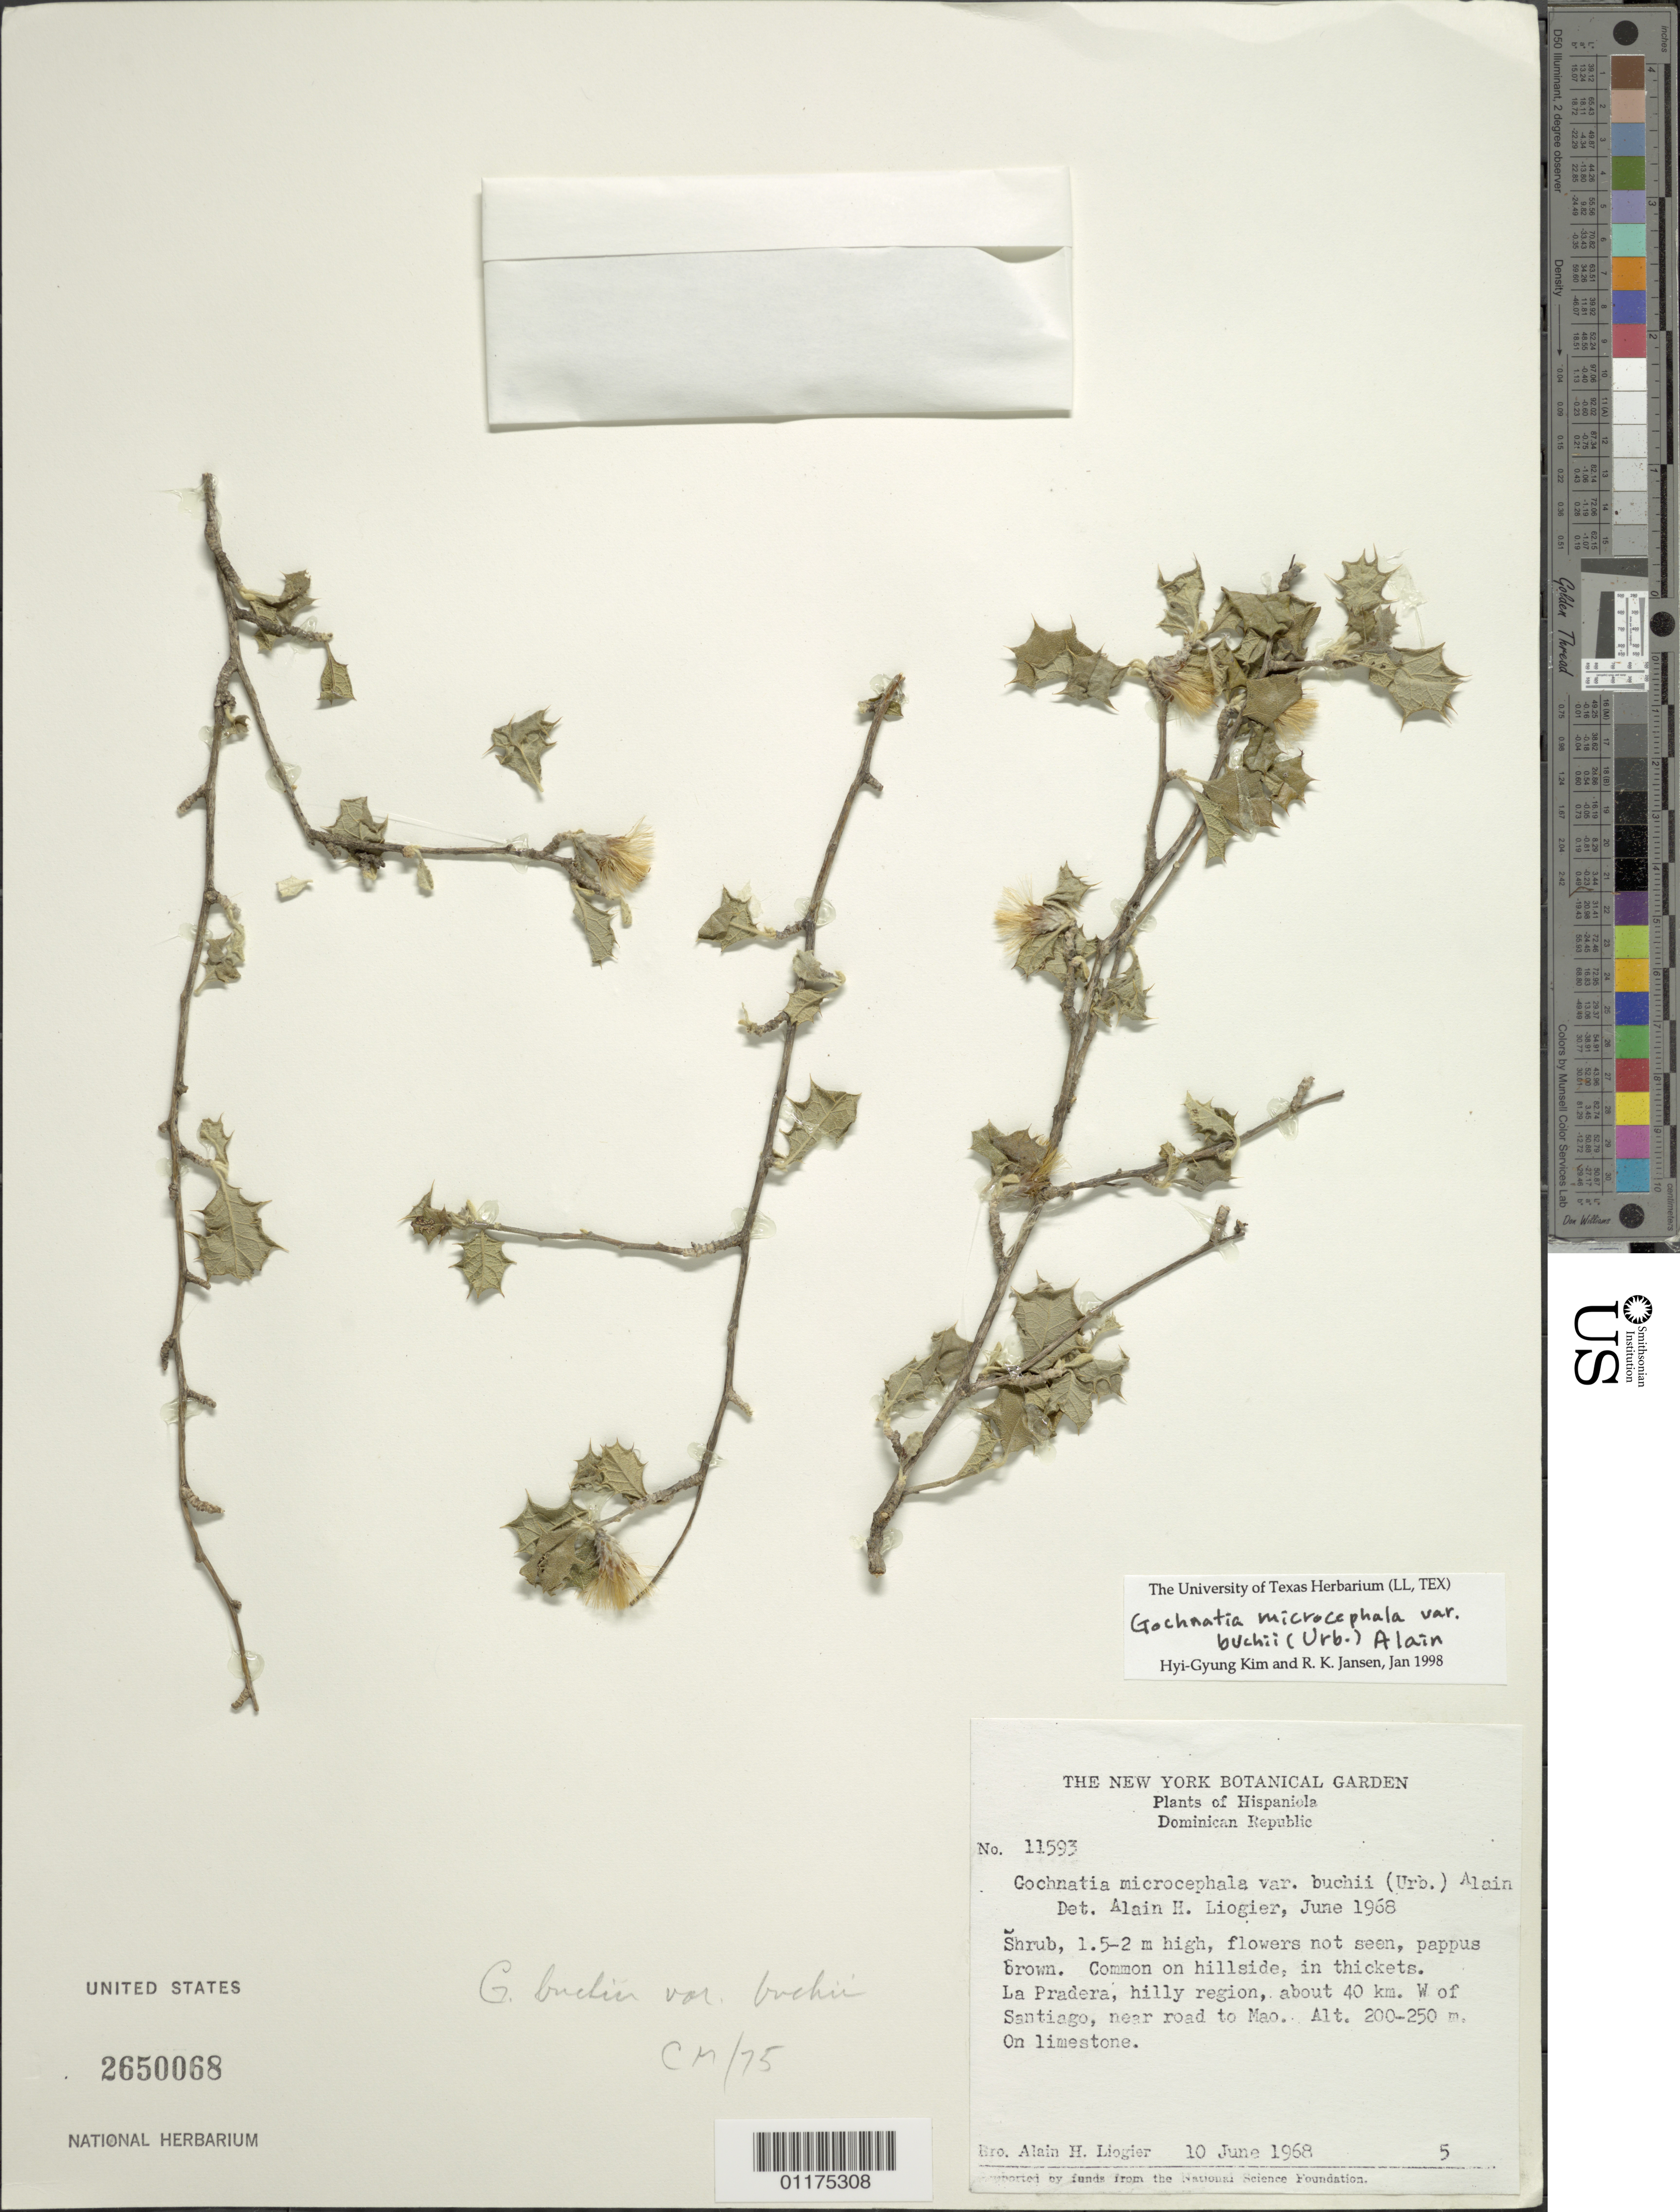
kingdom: Plantae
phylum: Tracheophyta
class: Magnoliopsida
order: Asterales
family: Asteraceae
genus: Anastraphia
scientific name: Anastraphia buchii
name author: Urb.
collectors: A. H. Liogier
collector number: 11593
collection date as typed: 10 Jun 1968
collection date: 1968-06-10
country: Dominican Republic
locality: La Pradera, hilly region, about 40 km. W of Santiago, near orad to Mao.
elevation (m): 200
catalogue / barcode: US 2650068